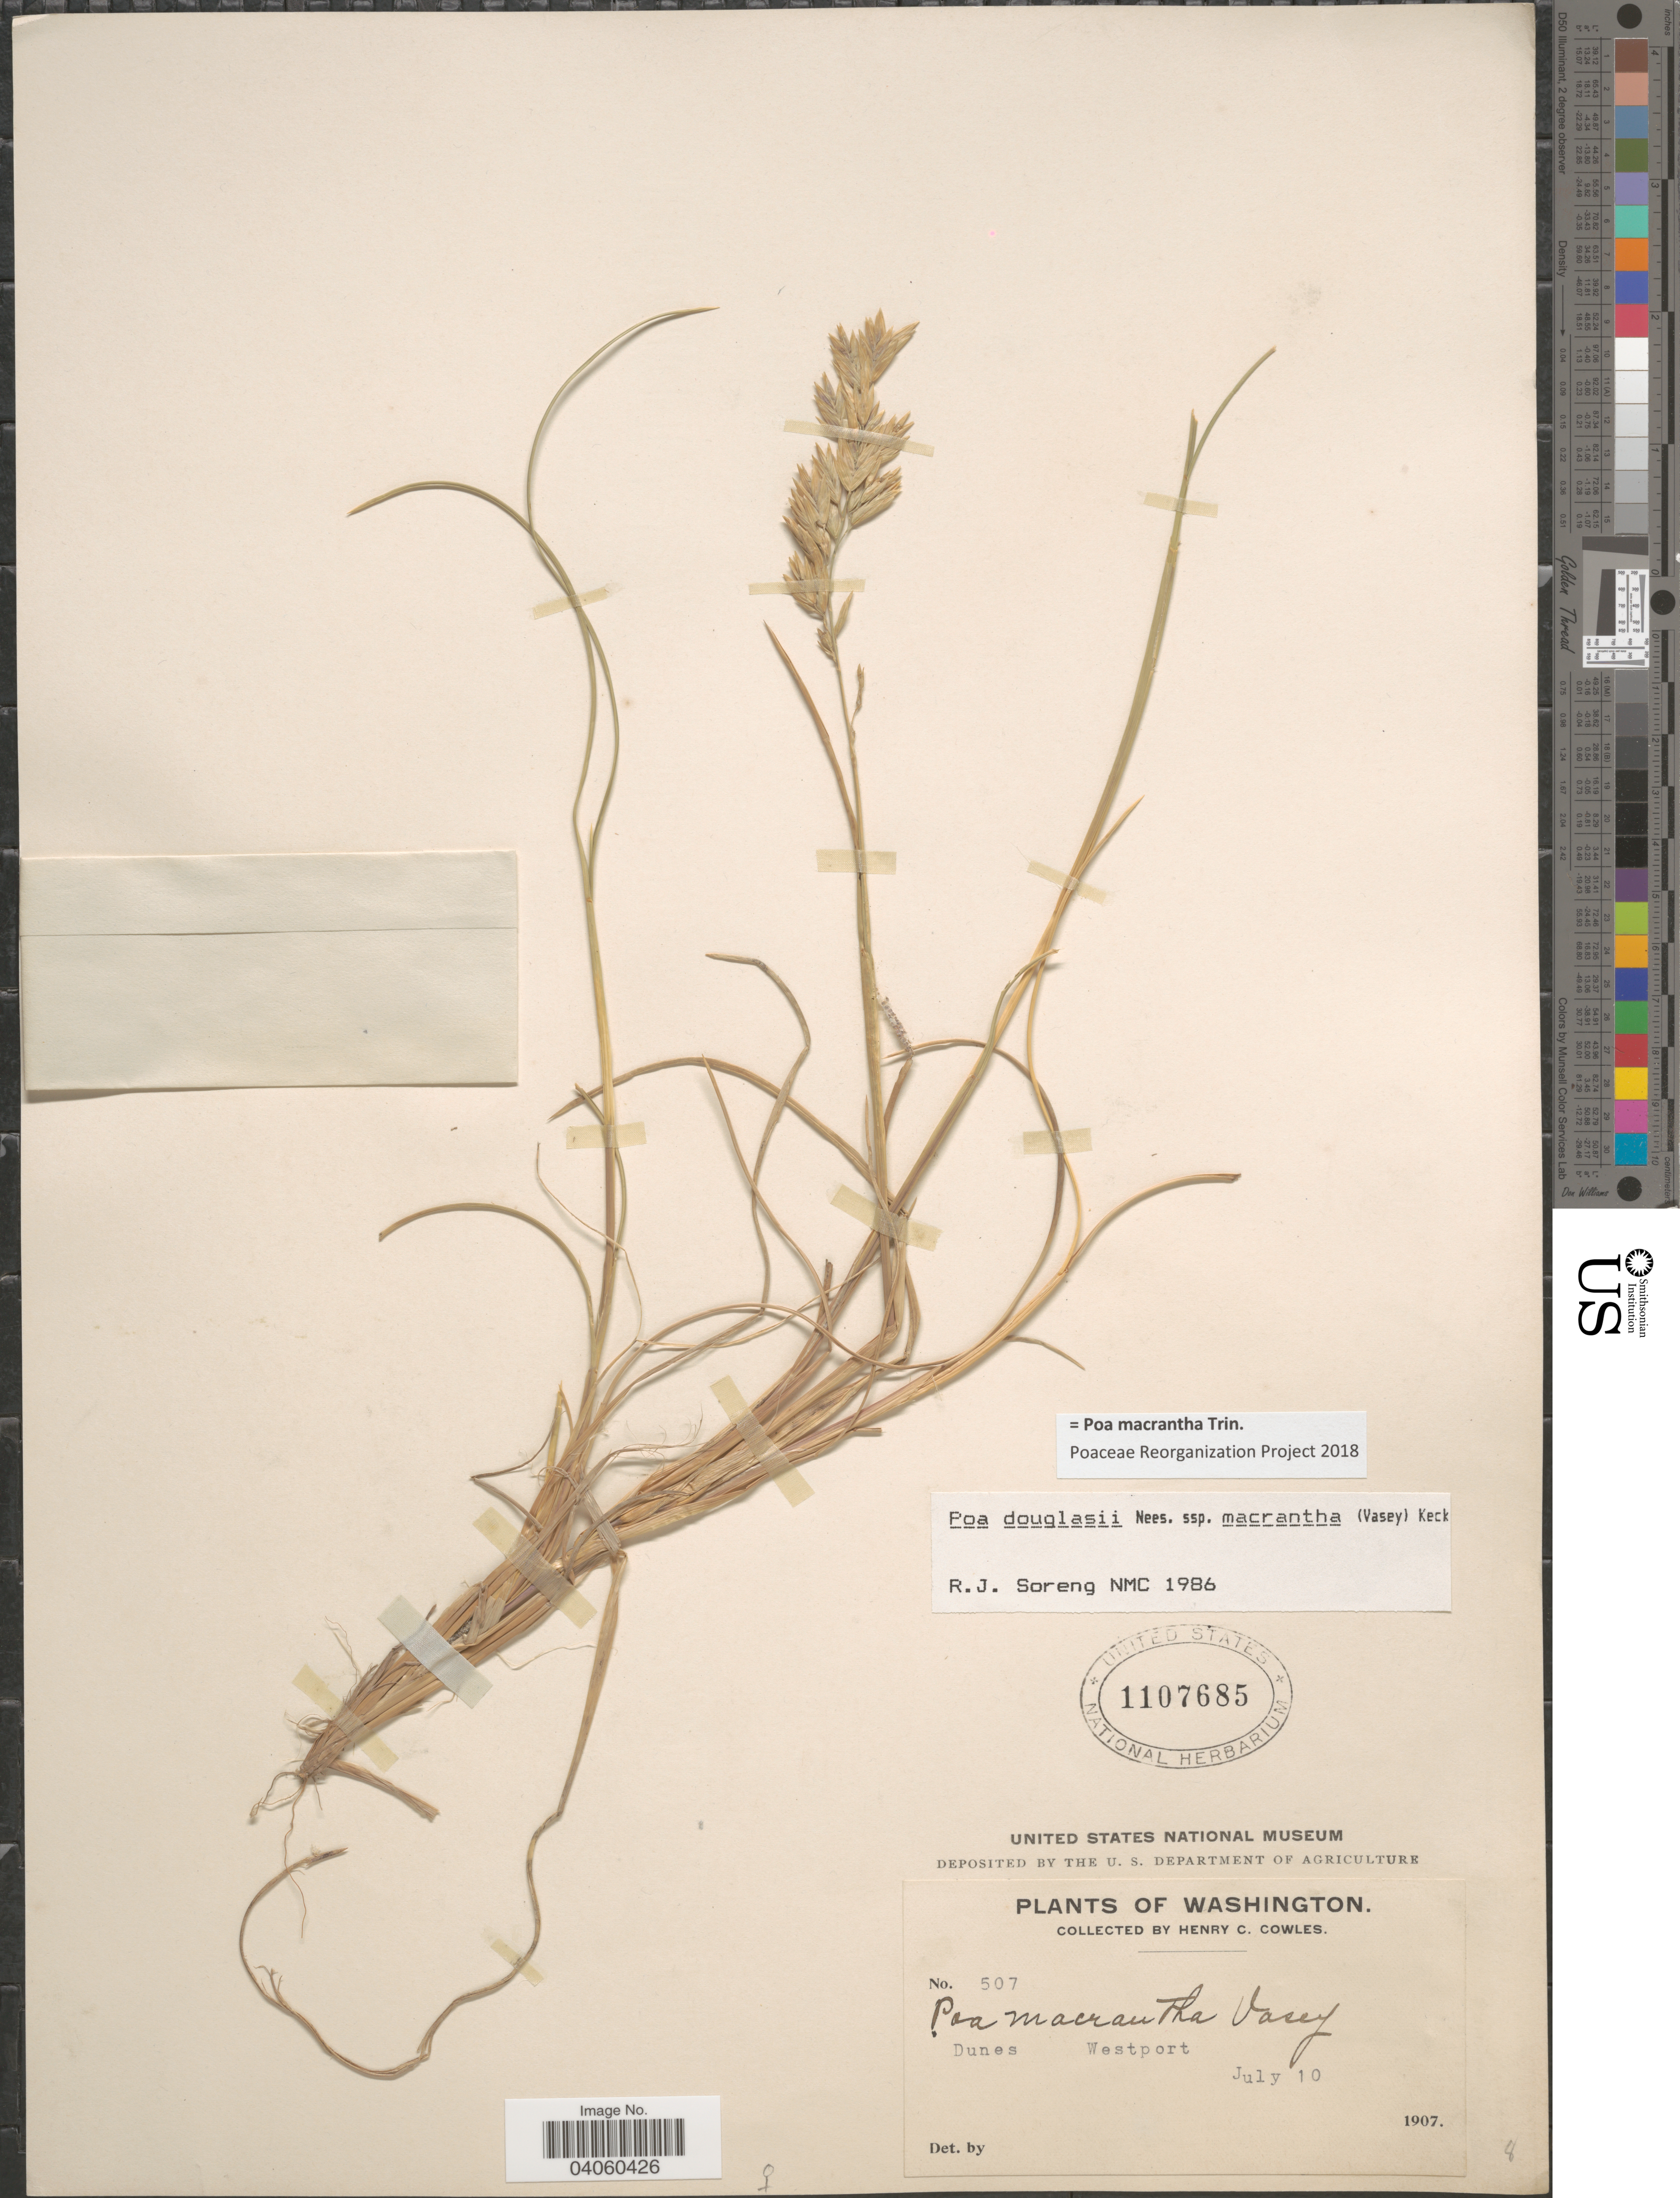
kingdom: Plantae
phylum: Tracheophyta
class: Liliopsida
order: Poales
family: Poaceae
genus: Poa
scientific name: Poa macrantha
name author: Vasey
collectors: H. Cowles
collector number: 507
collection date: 1907-07-10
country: United States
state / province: Washington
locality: Westport.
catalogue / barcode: US 1107685